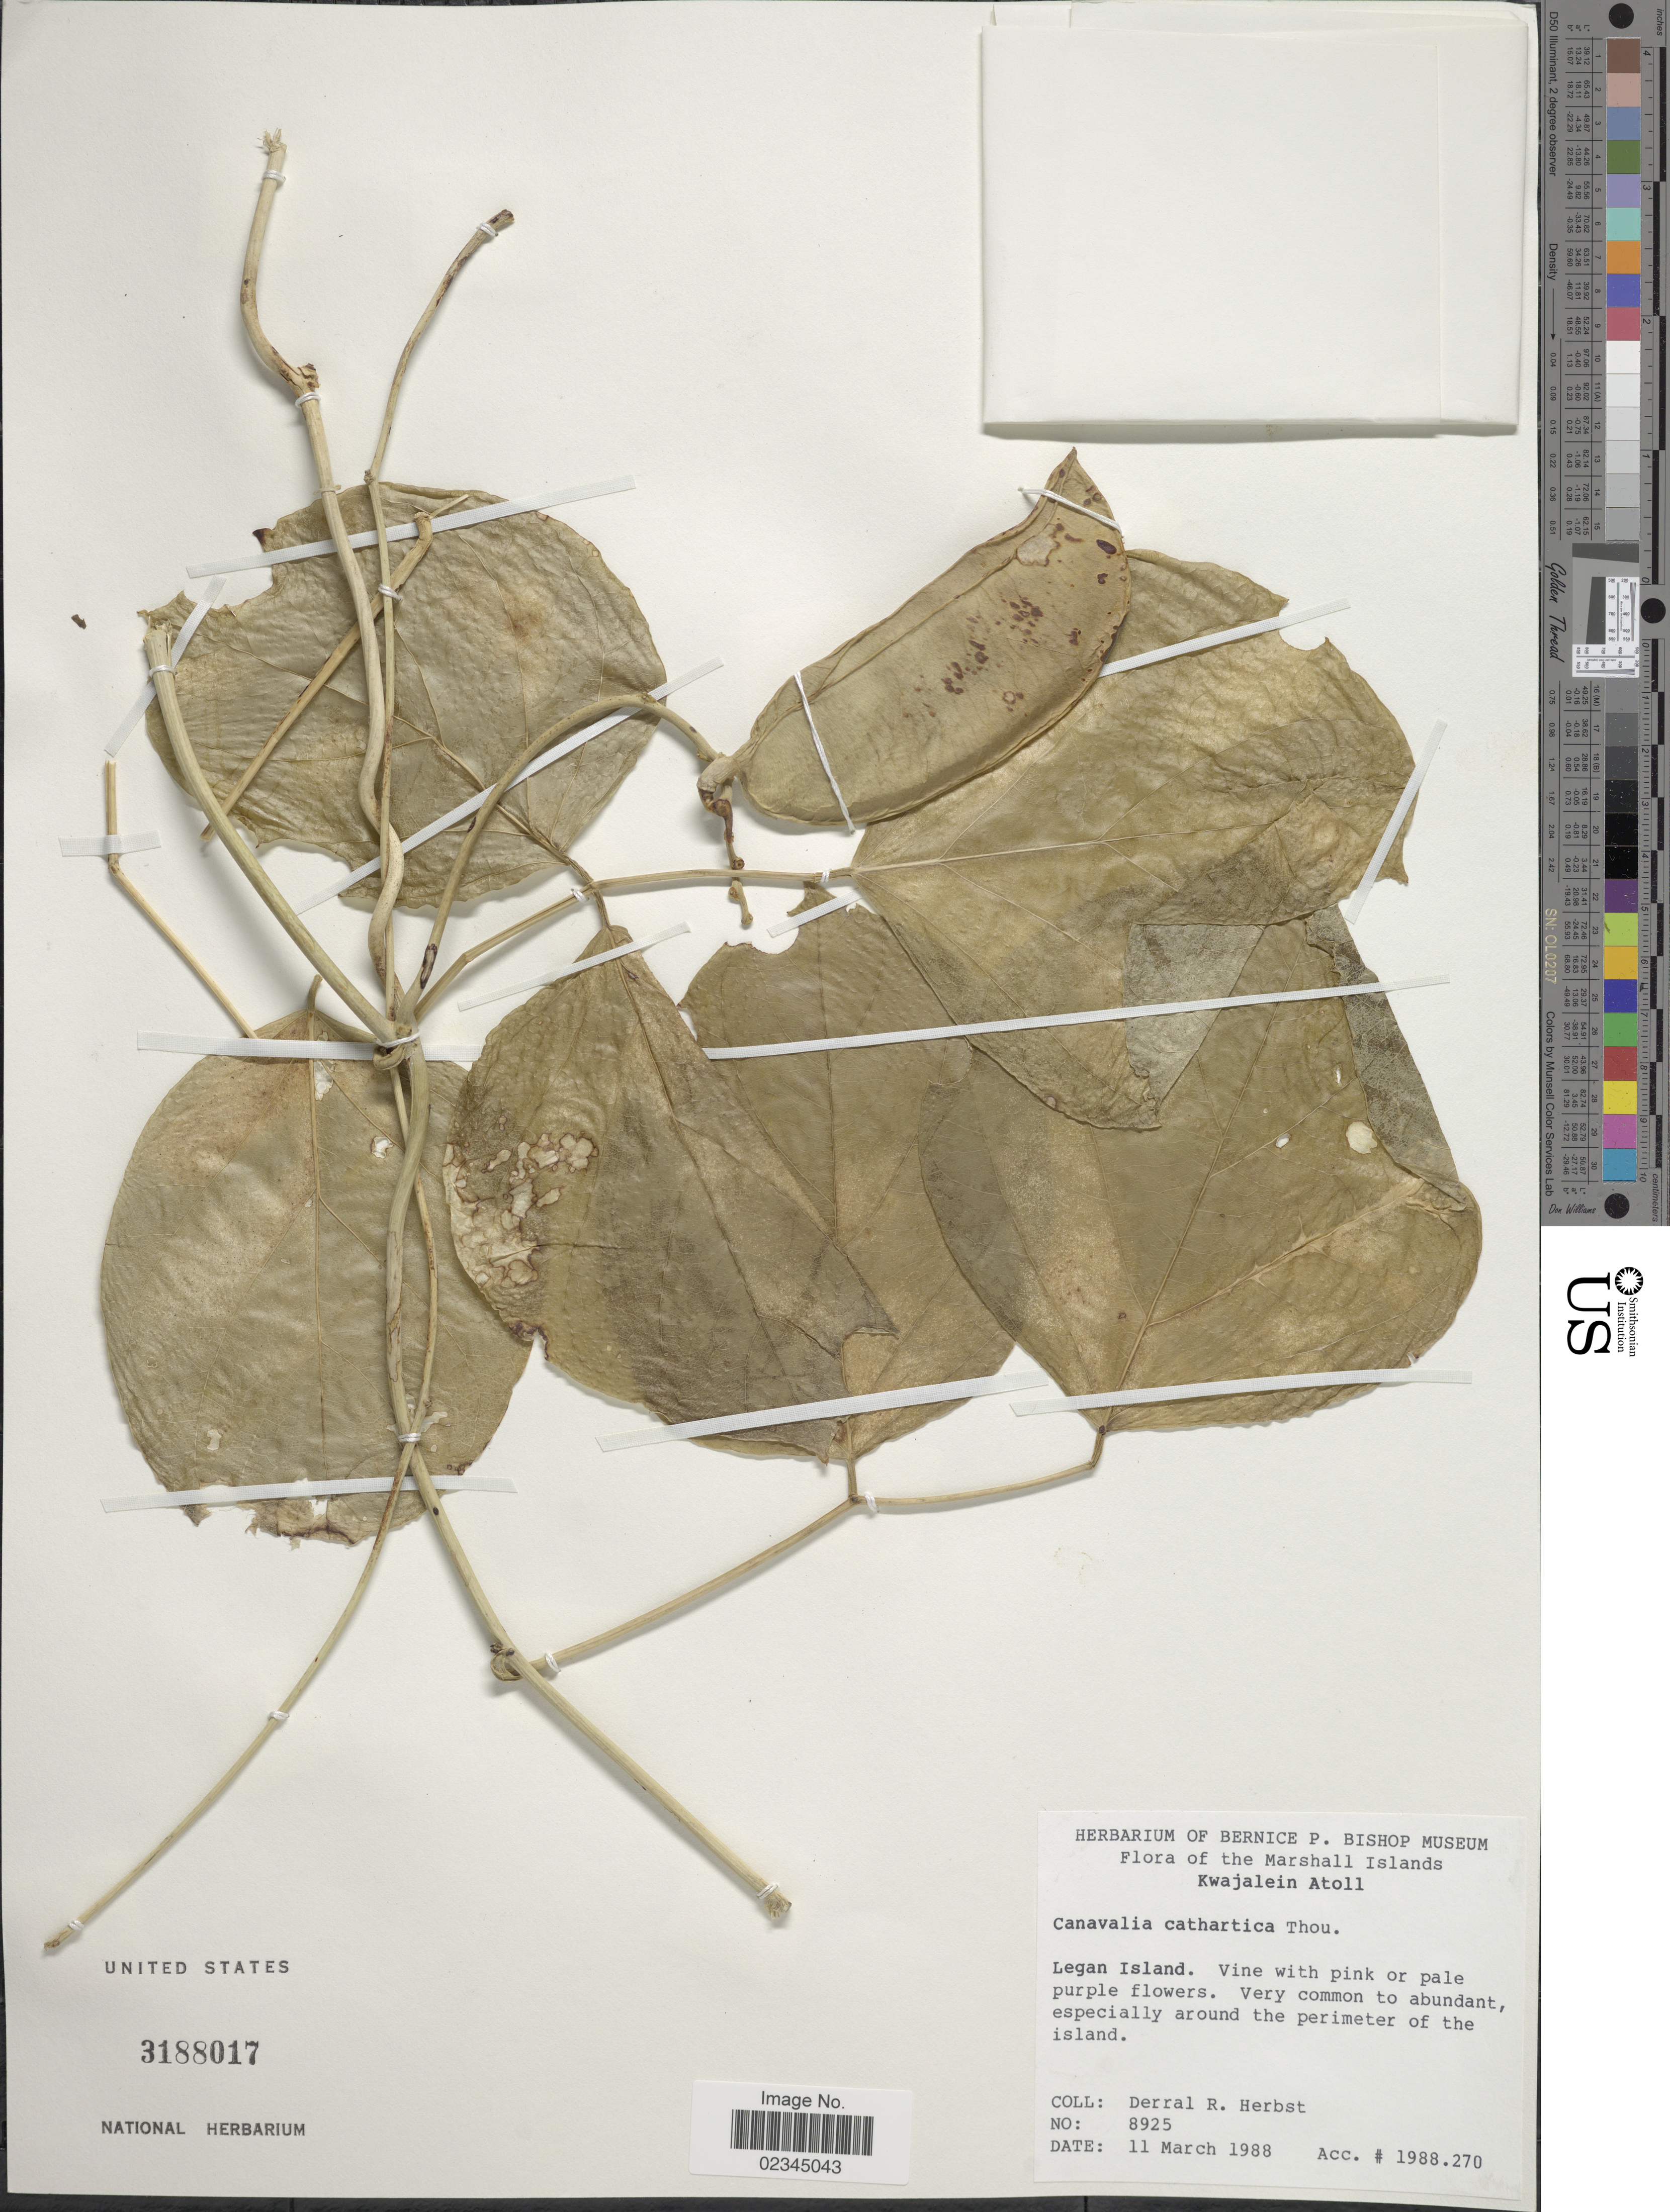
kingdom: Plantae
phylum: Tracheophyta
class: Magnoliopsida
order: Fabales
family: Fabaceae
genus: Canavalia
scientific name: Canavalia cathartica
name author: Thouars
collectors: D. R. Herbst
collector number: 8925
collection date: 1988-03-11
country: Marshall Islands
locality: Kwajalein Atoll, Legan Island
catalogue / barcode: US 3188017